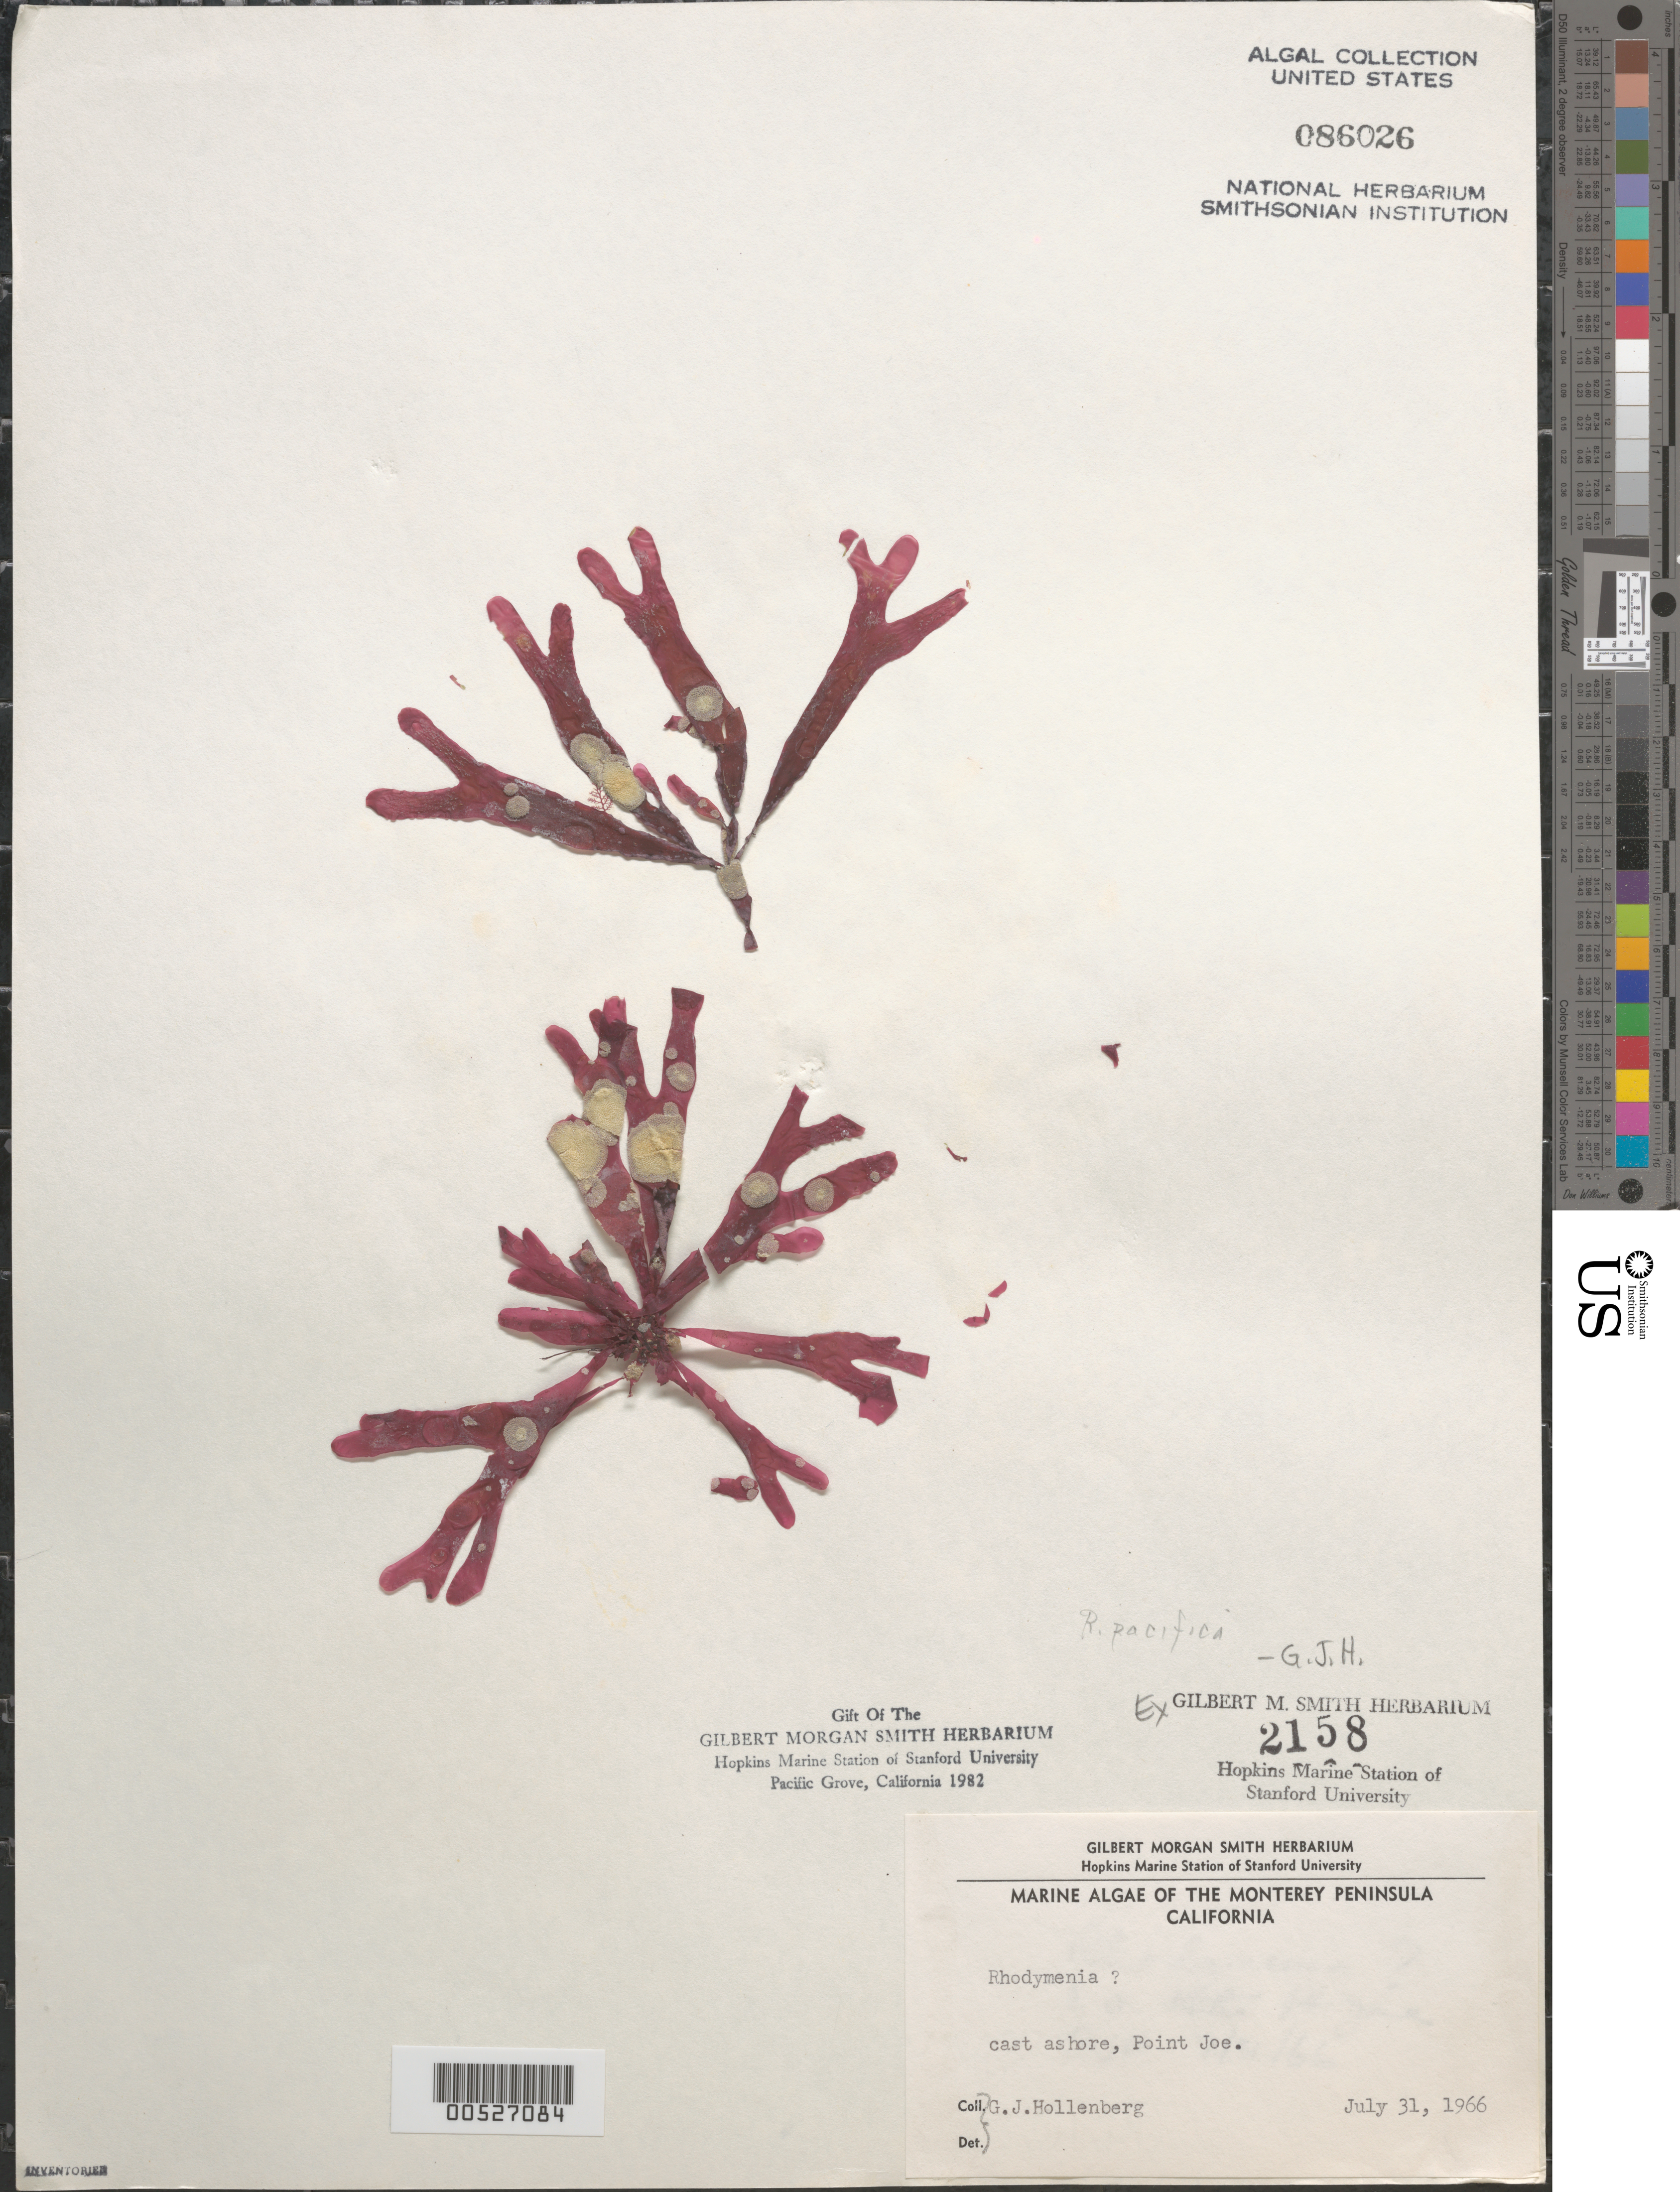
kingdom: Plantae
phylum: Rhodophyta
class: Florideophyceae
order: Rhodymeniales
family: Rhodymeniaceae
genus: Rhodymenia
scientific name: Rhodymenia pacifica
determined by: Hollenberg, George J.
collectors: G. Hollenberg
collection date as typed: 31 Jul 1966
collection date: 1966-07-31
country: United States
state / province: California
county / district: Monterey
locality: Point Joe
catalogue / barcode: US 86026